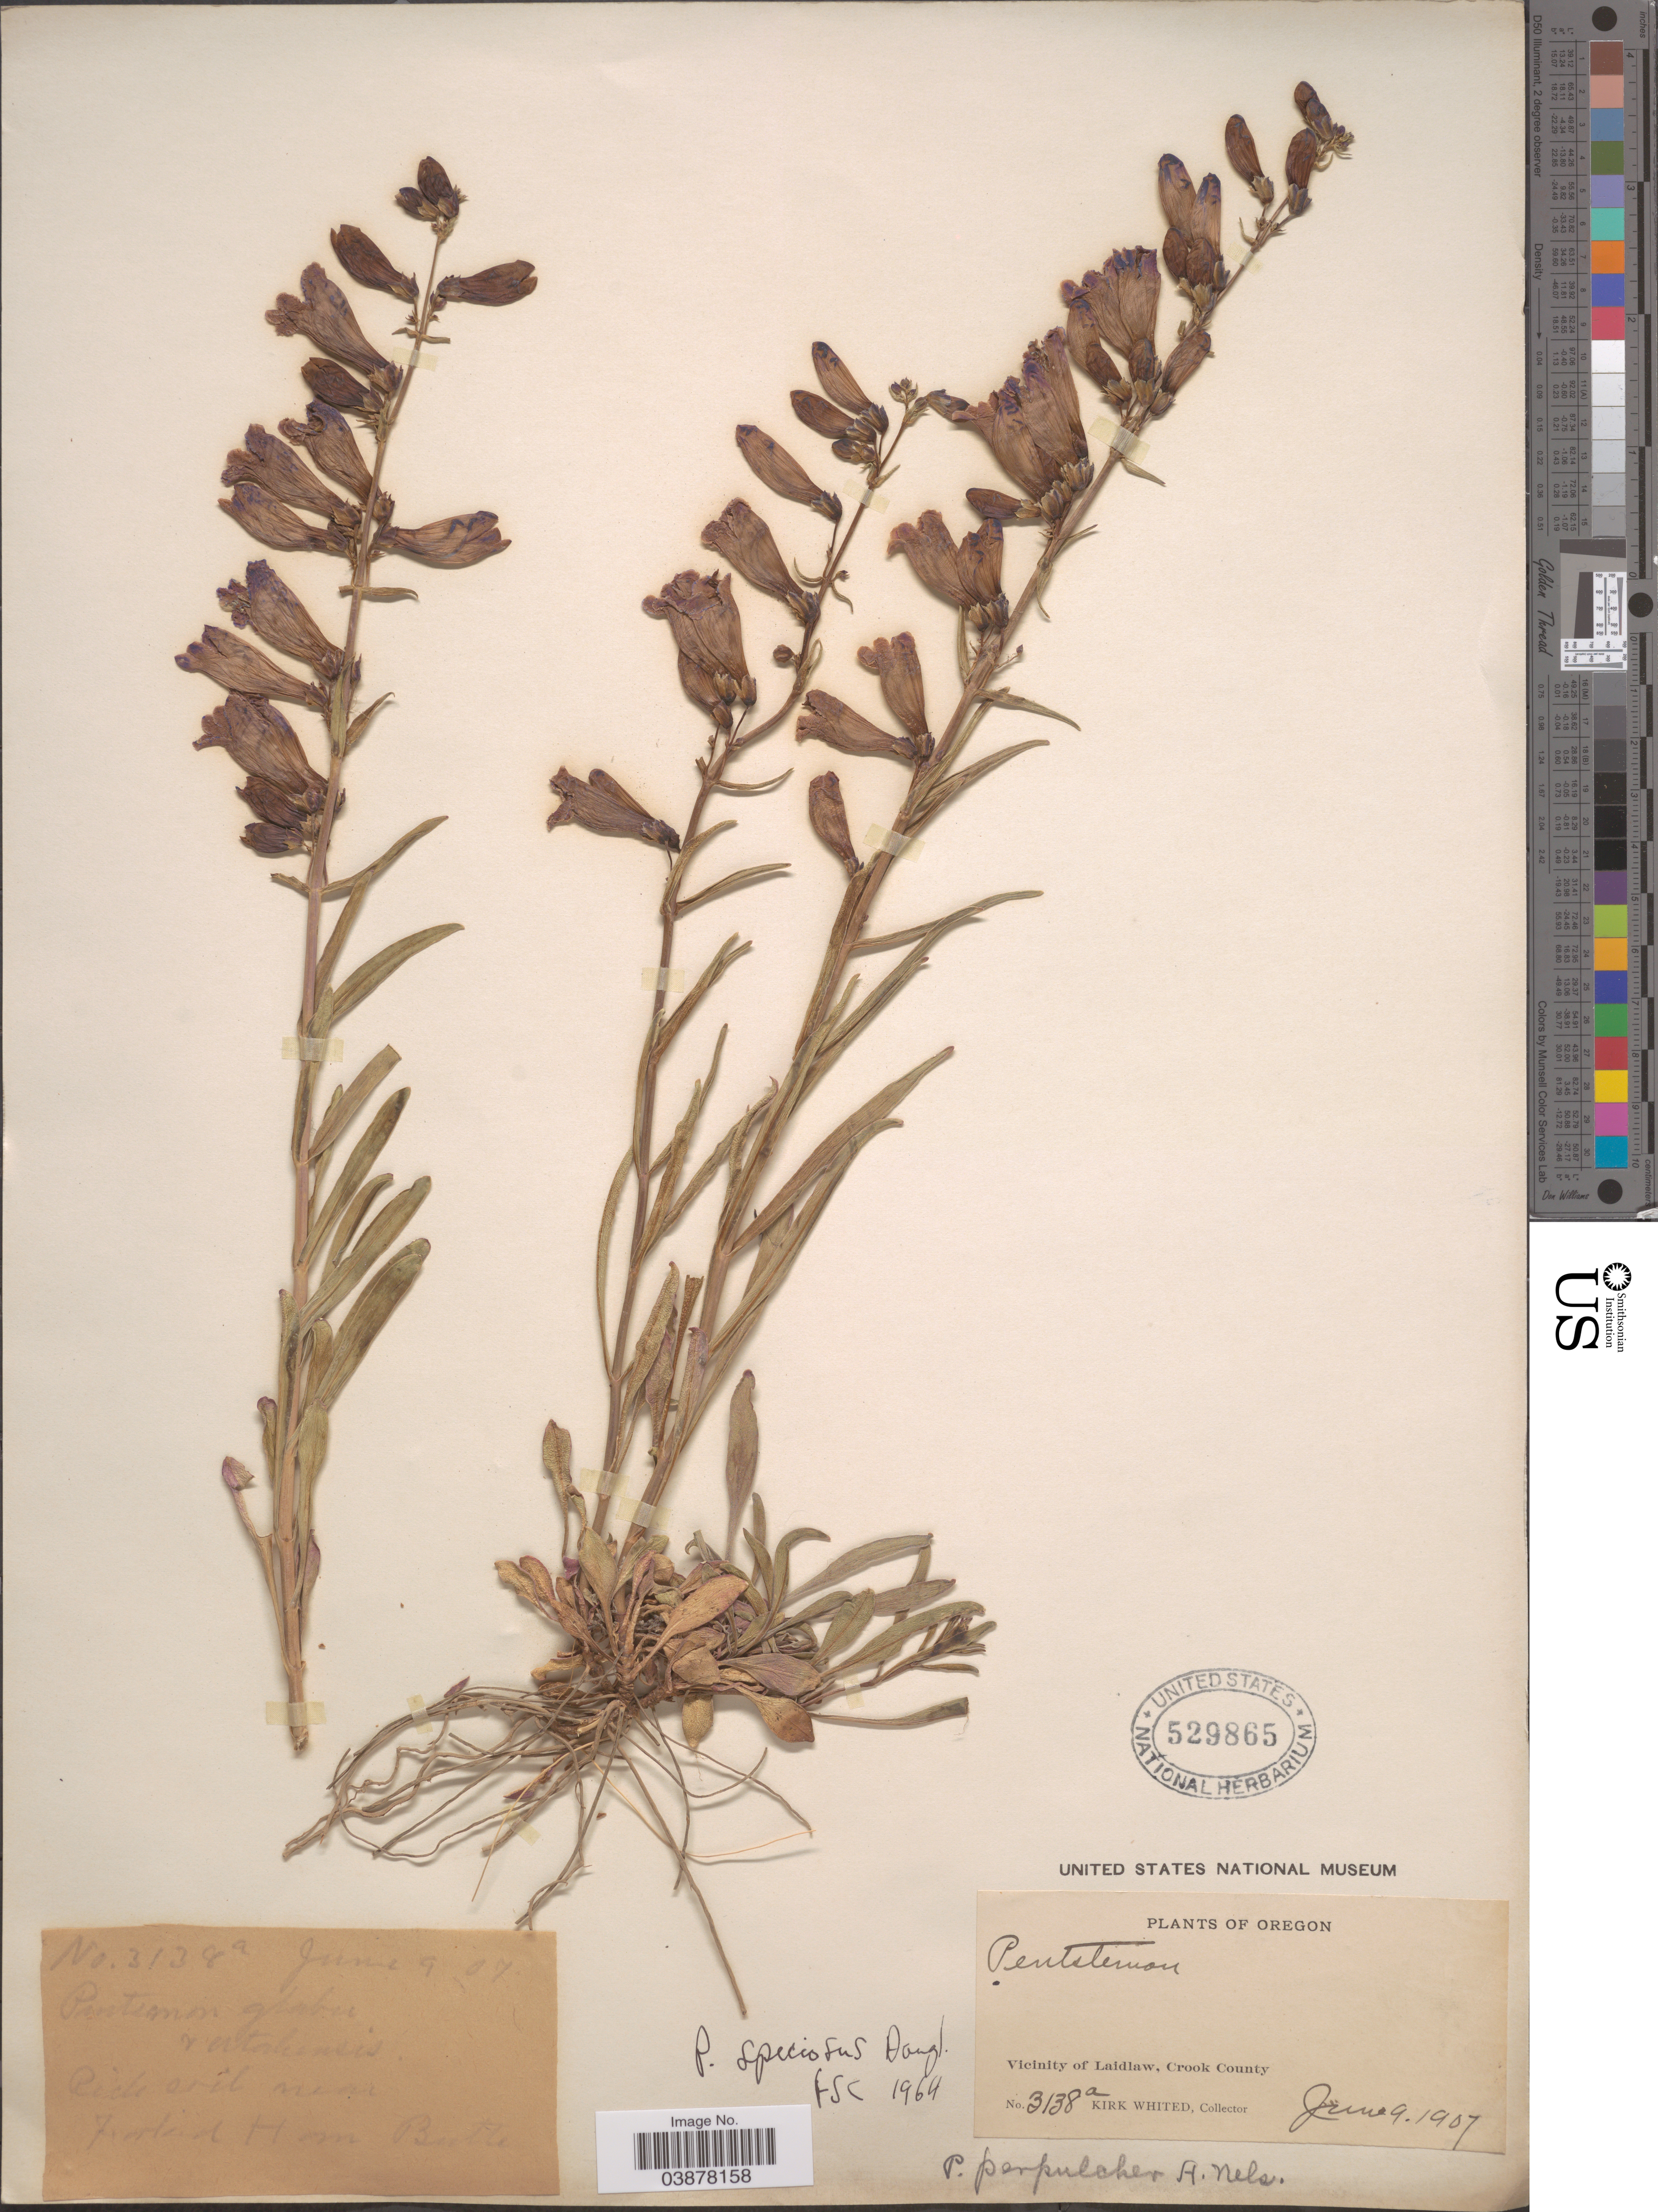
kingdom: Plantae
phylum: Tracheophyta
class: Magnoliopsida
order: Lamiales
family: Plantaginaceae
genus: Penstemon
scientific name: Penstemon speciosus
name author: Douglas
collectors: K. Whited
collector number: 3138a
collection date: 1907-06-09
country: United States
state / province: Oregon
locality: Vicinity of Laidlaw, Crook County. Forked Horn Butte.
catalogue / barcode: US 529865